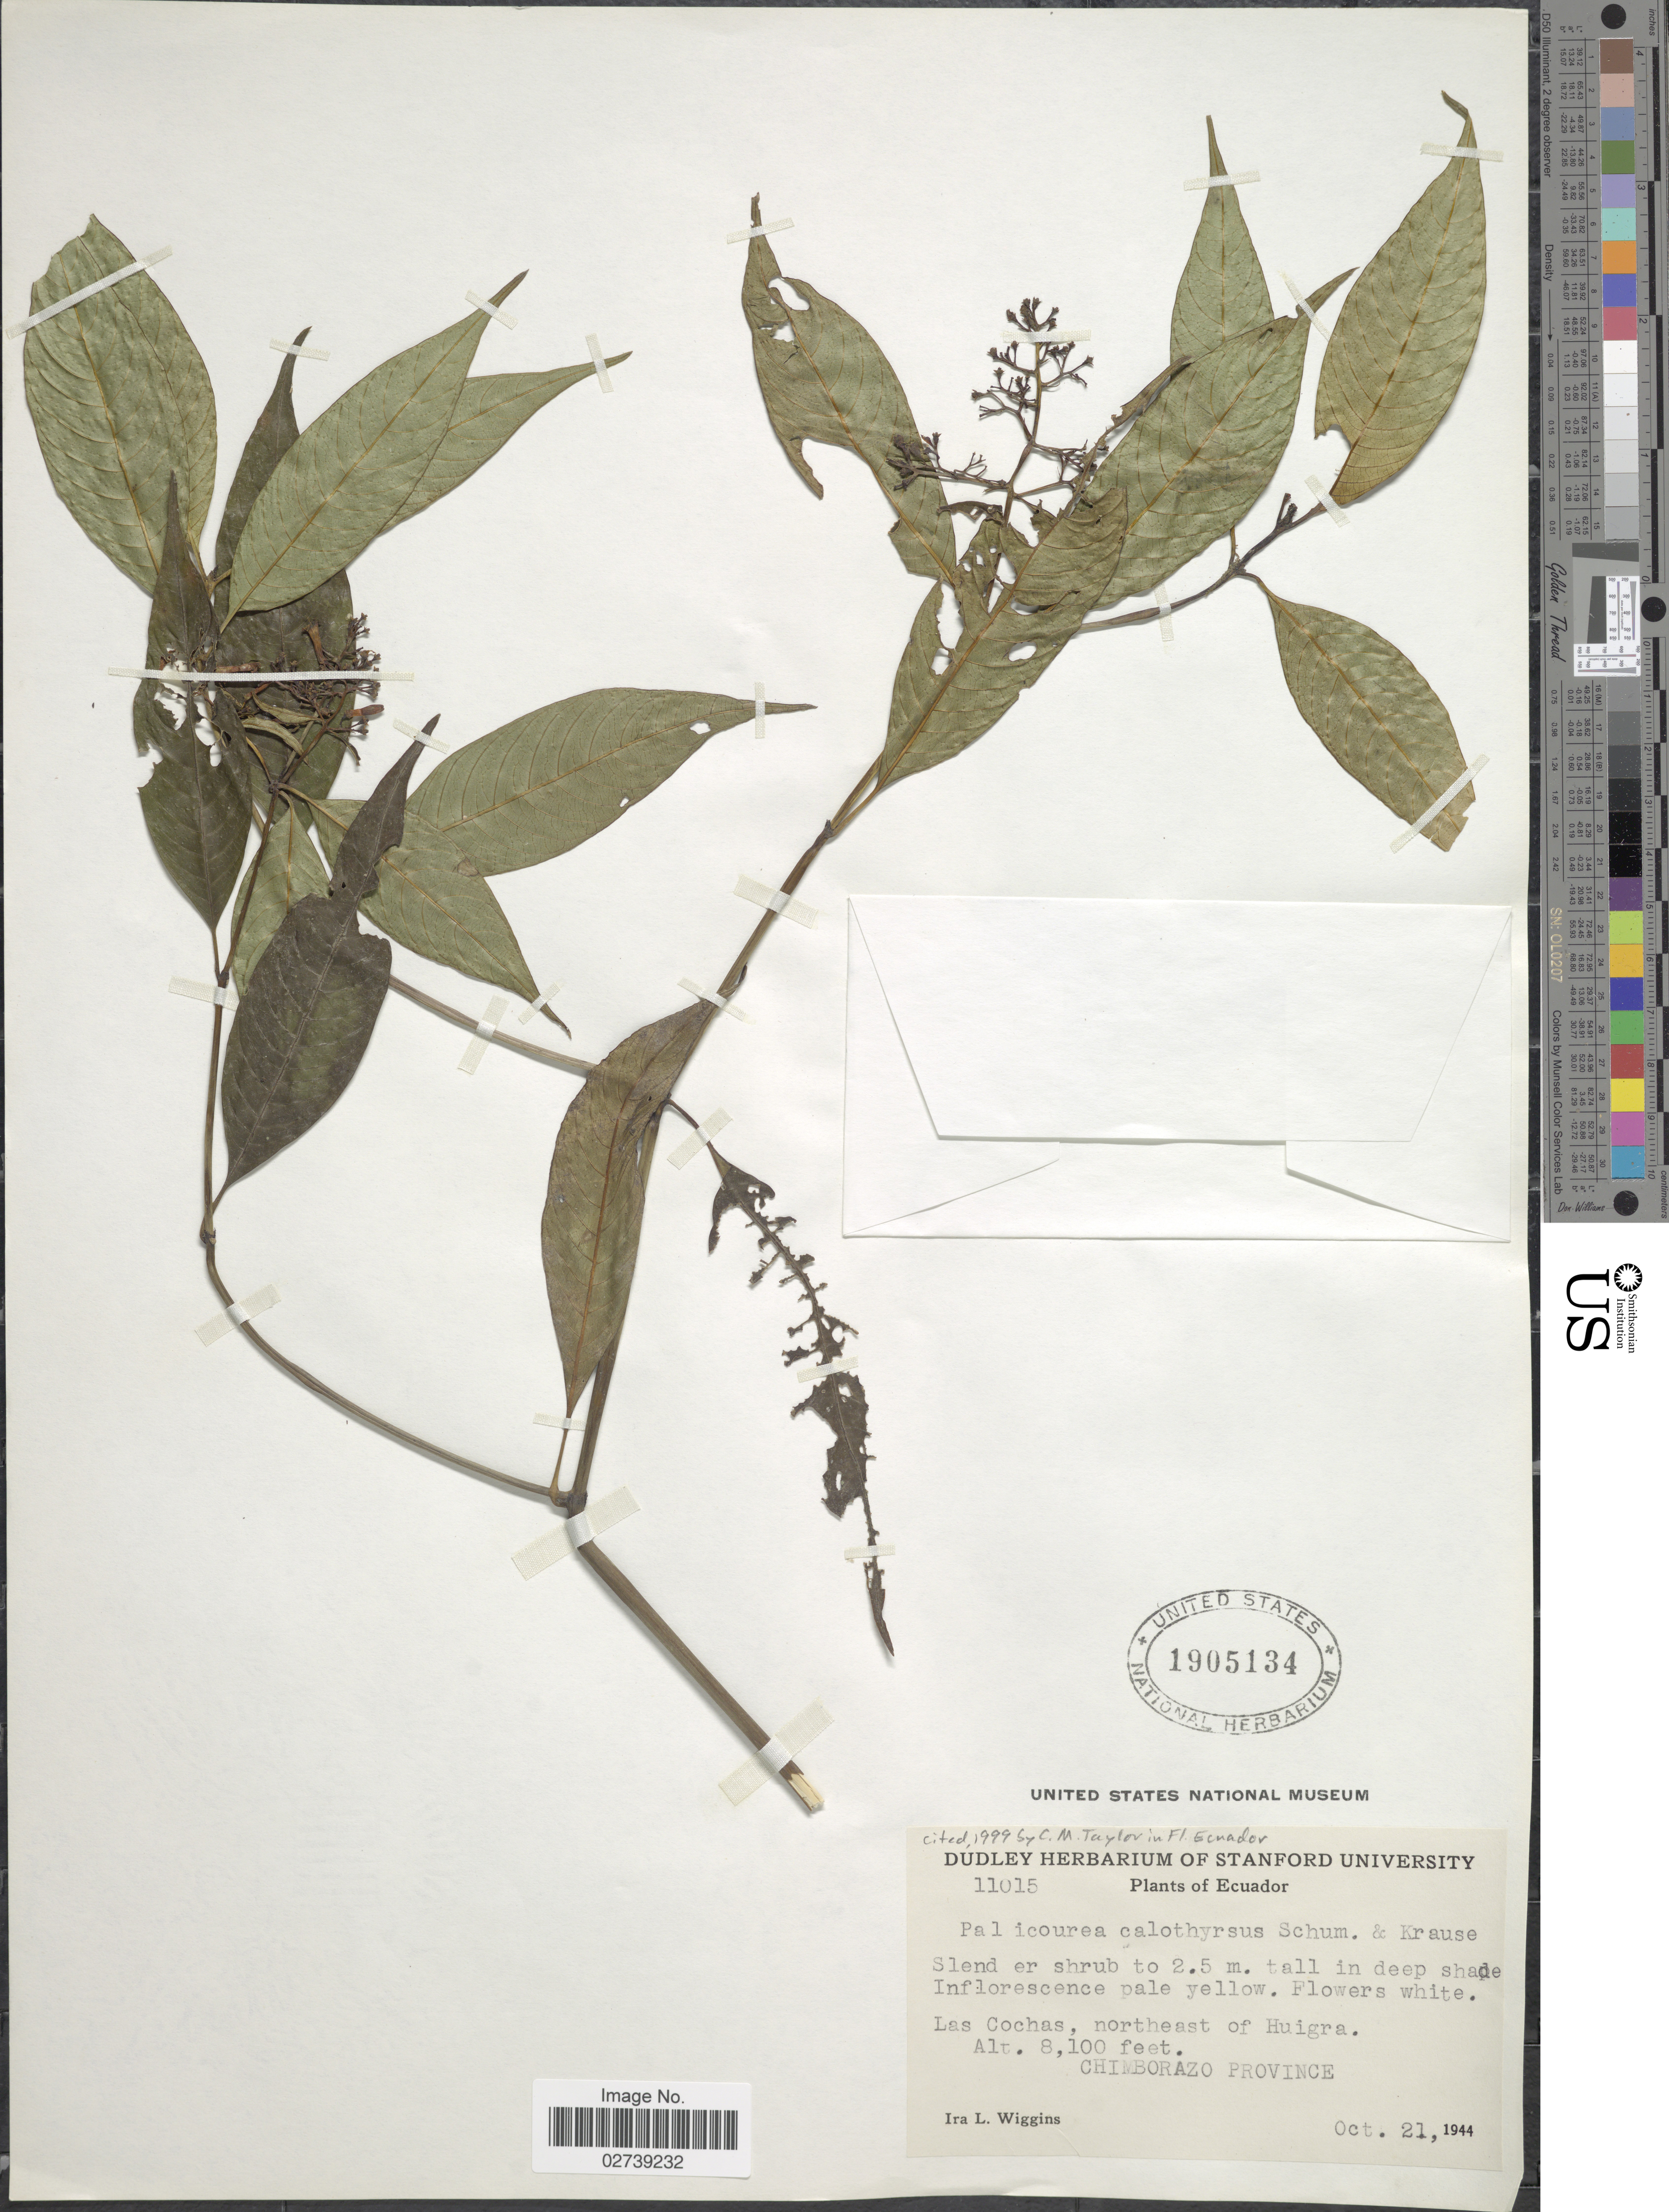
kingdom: Plantae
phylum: Tracheophyta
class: Magnoliopsida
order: Gentianales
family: Rubiaceae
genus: Palicourea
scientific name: Palicourea calothyrsus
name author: K. Schum. & K. Krause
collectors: I. L. Wiggins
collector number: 11015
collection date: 1944-10-21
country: Ecuador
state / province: Chimborazo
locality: Las Chocas, northeast of Huigra.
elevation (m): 2469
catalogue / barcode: US 1905134